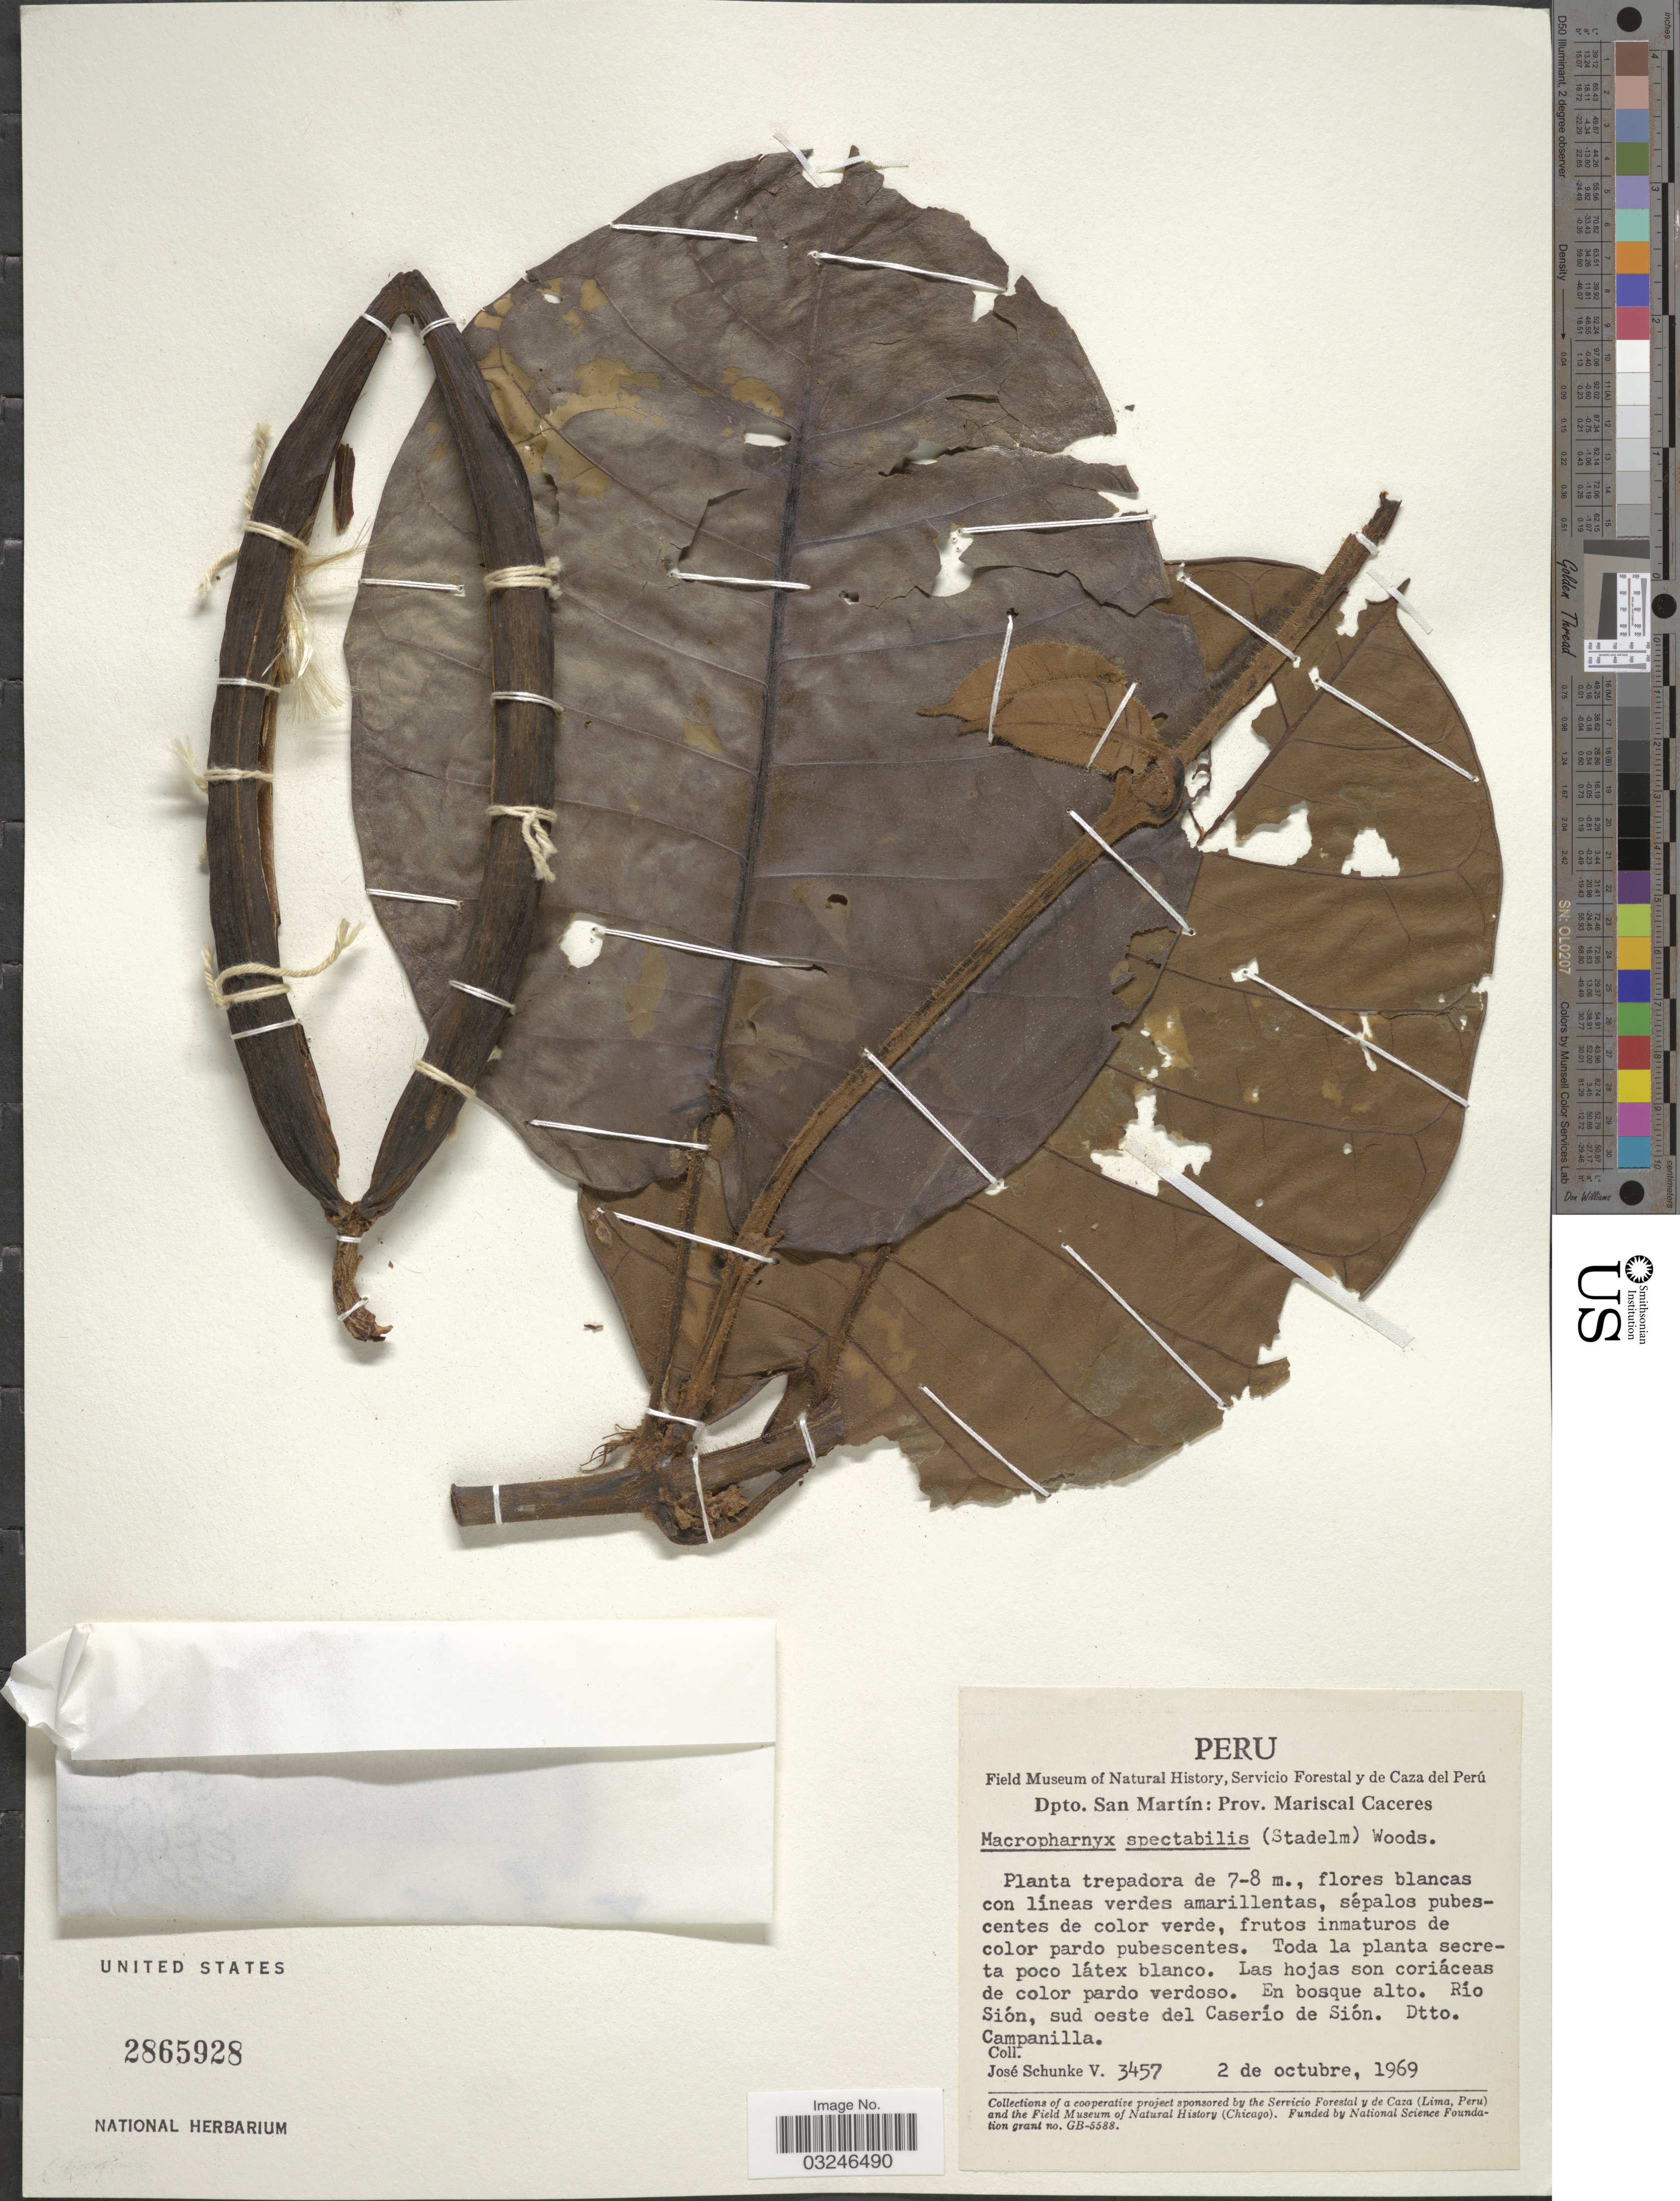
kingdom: Plantae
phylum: Tracheophyta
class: Magnoliopsida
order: Gentianales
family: Apocynaceae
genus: Macropharynx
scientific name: Macropharynx spectabilis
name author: (Stadelm.) Woodson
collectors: J. Schunke Vigo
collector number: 3457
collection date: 1969-10-02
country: Peru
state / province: San Martín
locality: Dpto. San Martín: Prov. Mariscal Caceres. Rio Sión, sud oeste del Caserío de Sión. Dtto. Campanilla.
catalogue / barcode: US 2865928